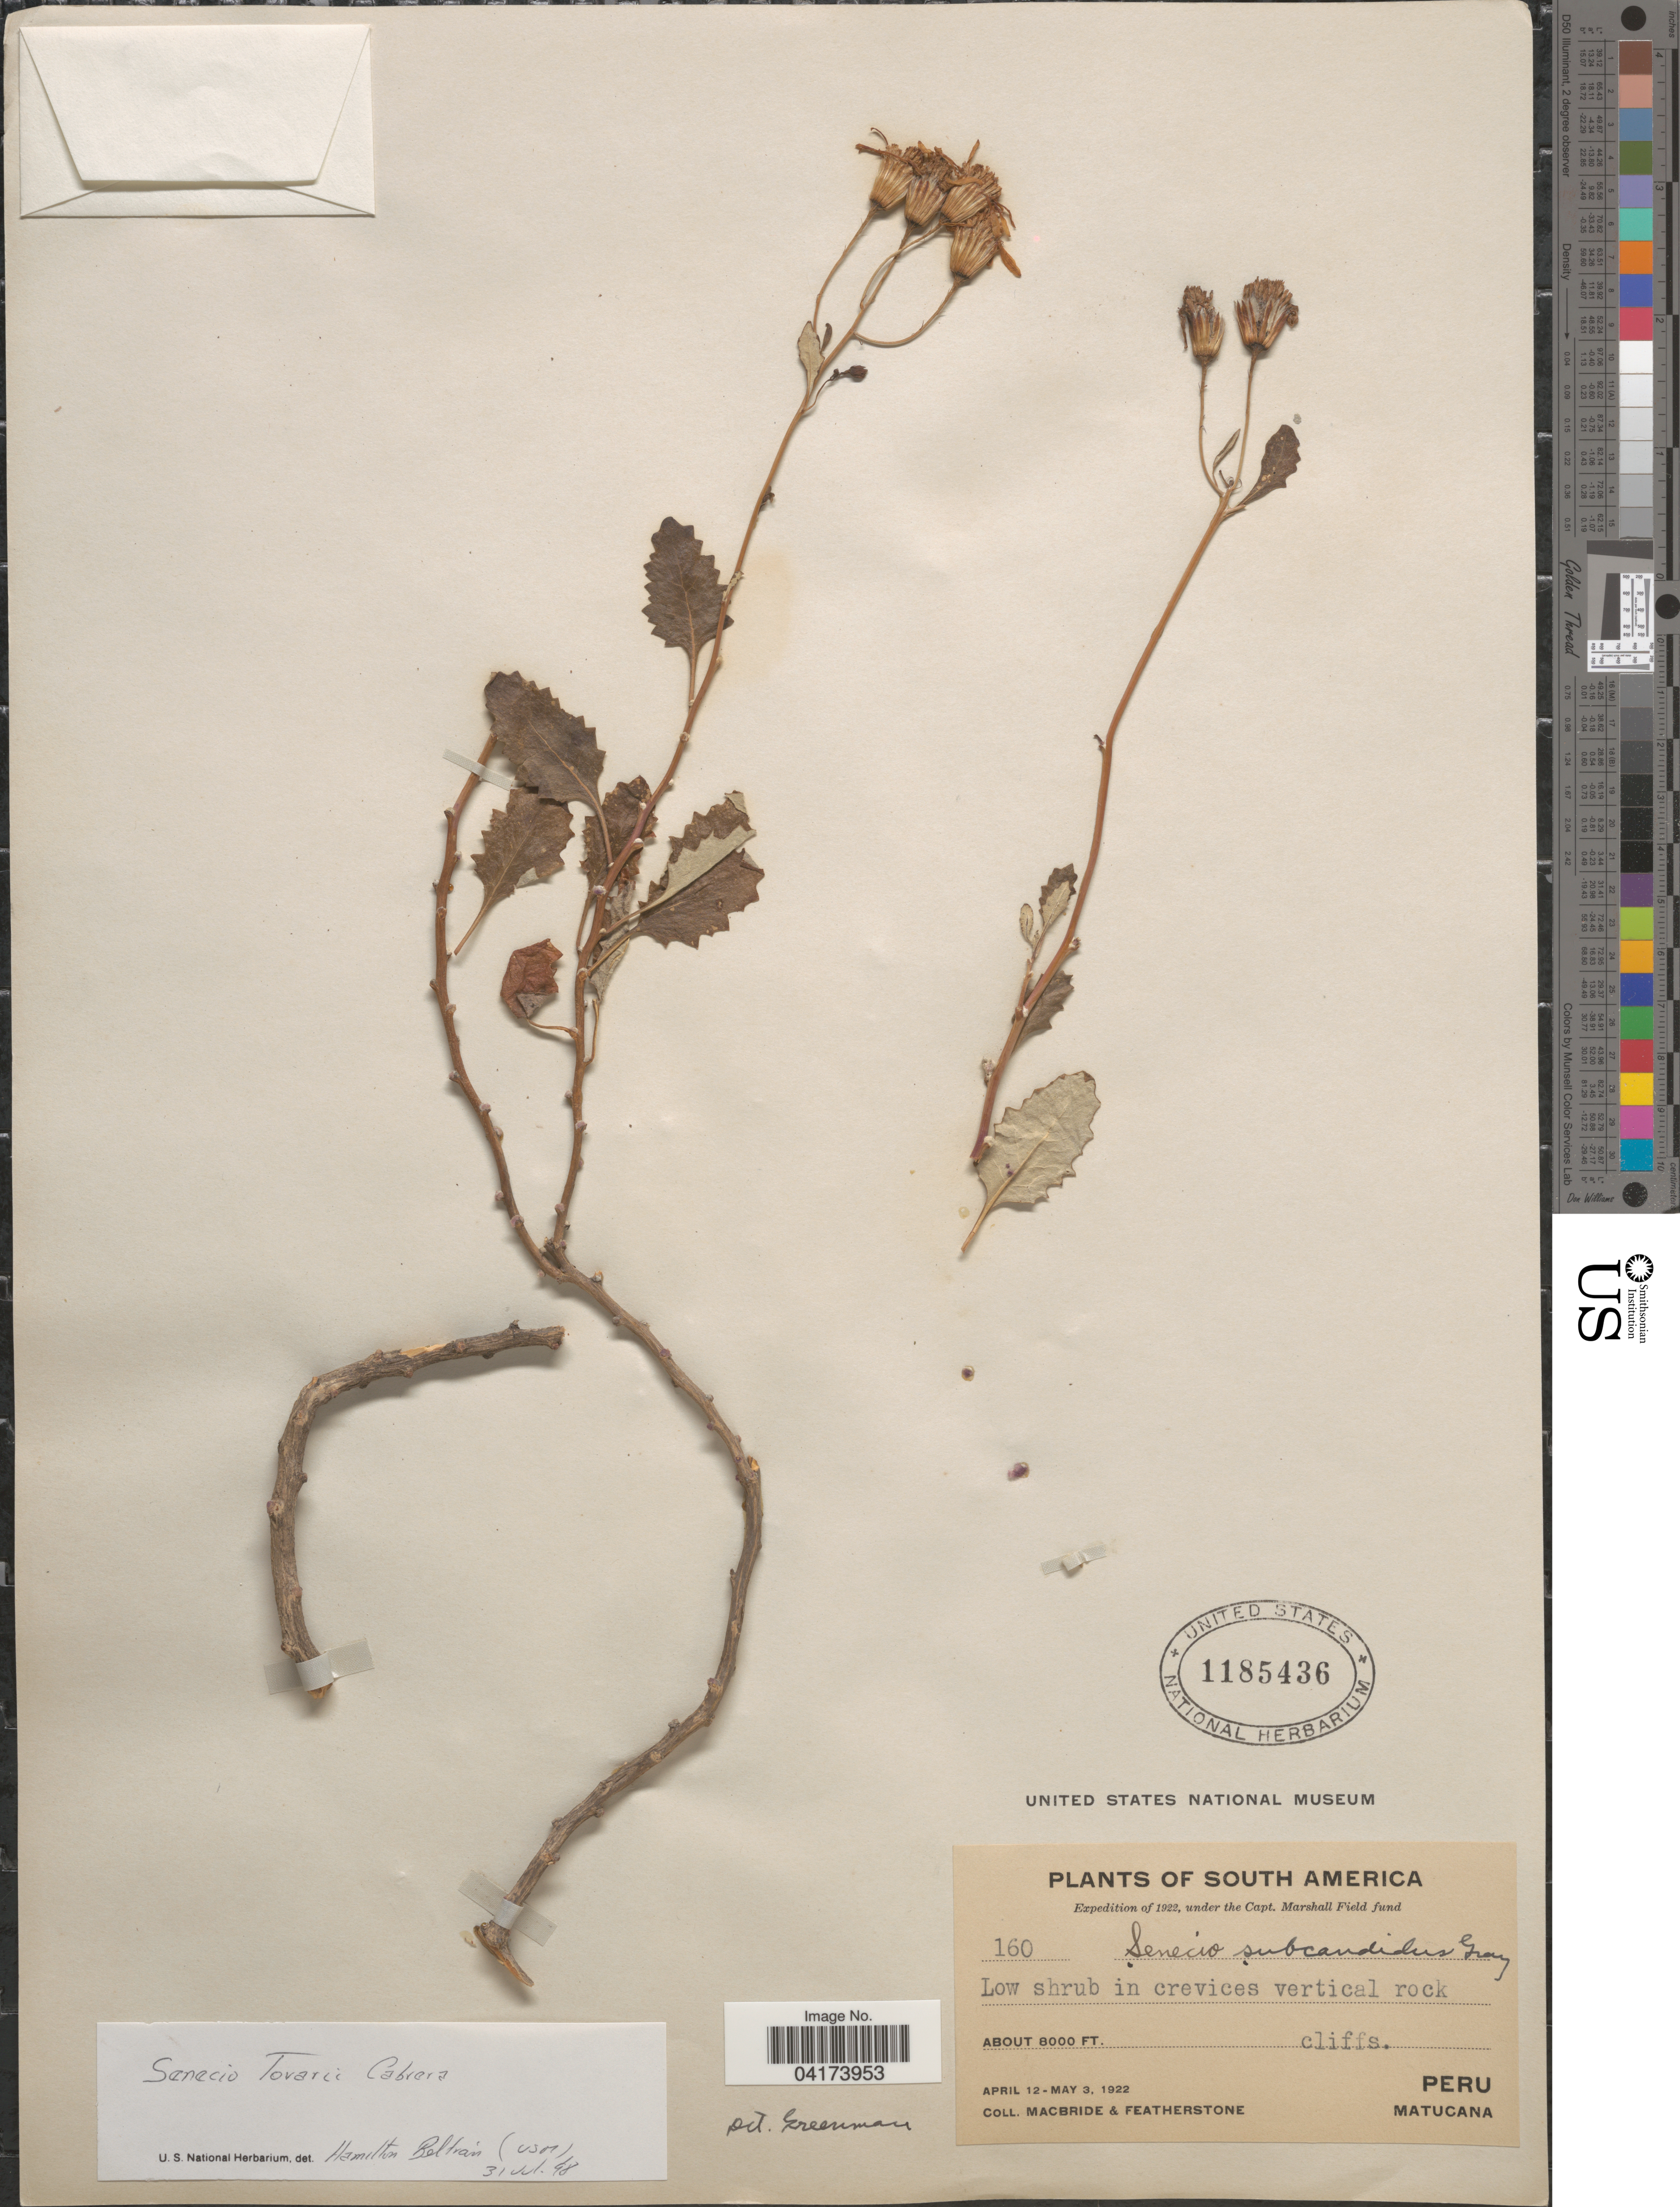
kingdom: Plantae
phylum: Tracheophyta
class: Magnoliopsida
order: Asterales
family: Asteraceae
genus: Senecio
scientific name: Senecio tovari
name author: Cabrera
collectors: Macbride, -- & -. Featherstone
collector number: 160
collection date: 1922-04-12/1922-05-03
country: Peru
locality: Expedition of 1922. Matucana.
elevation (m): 2438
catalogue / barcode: US 1185436